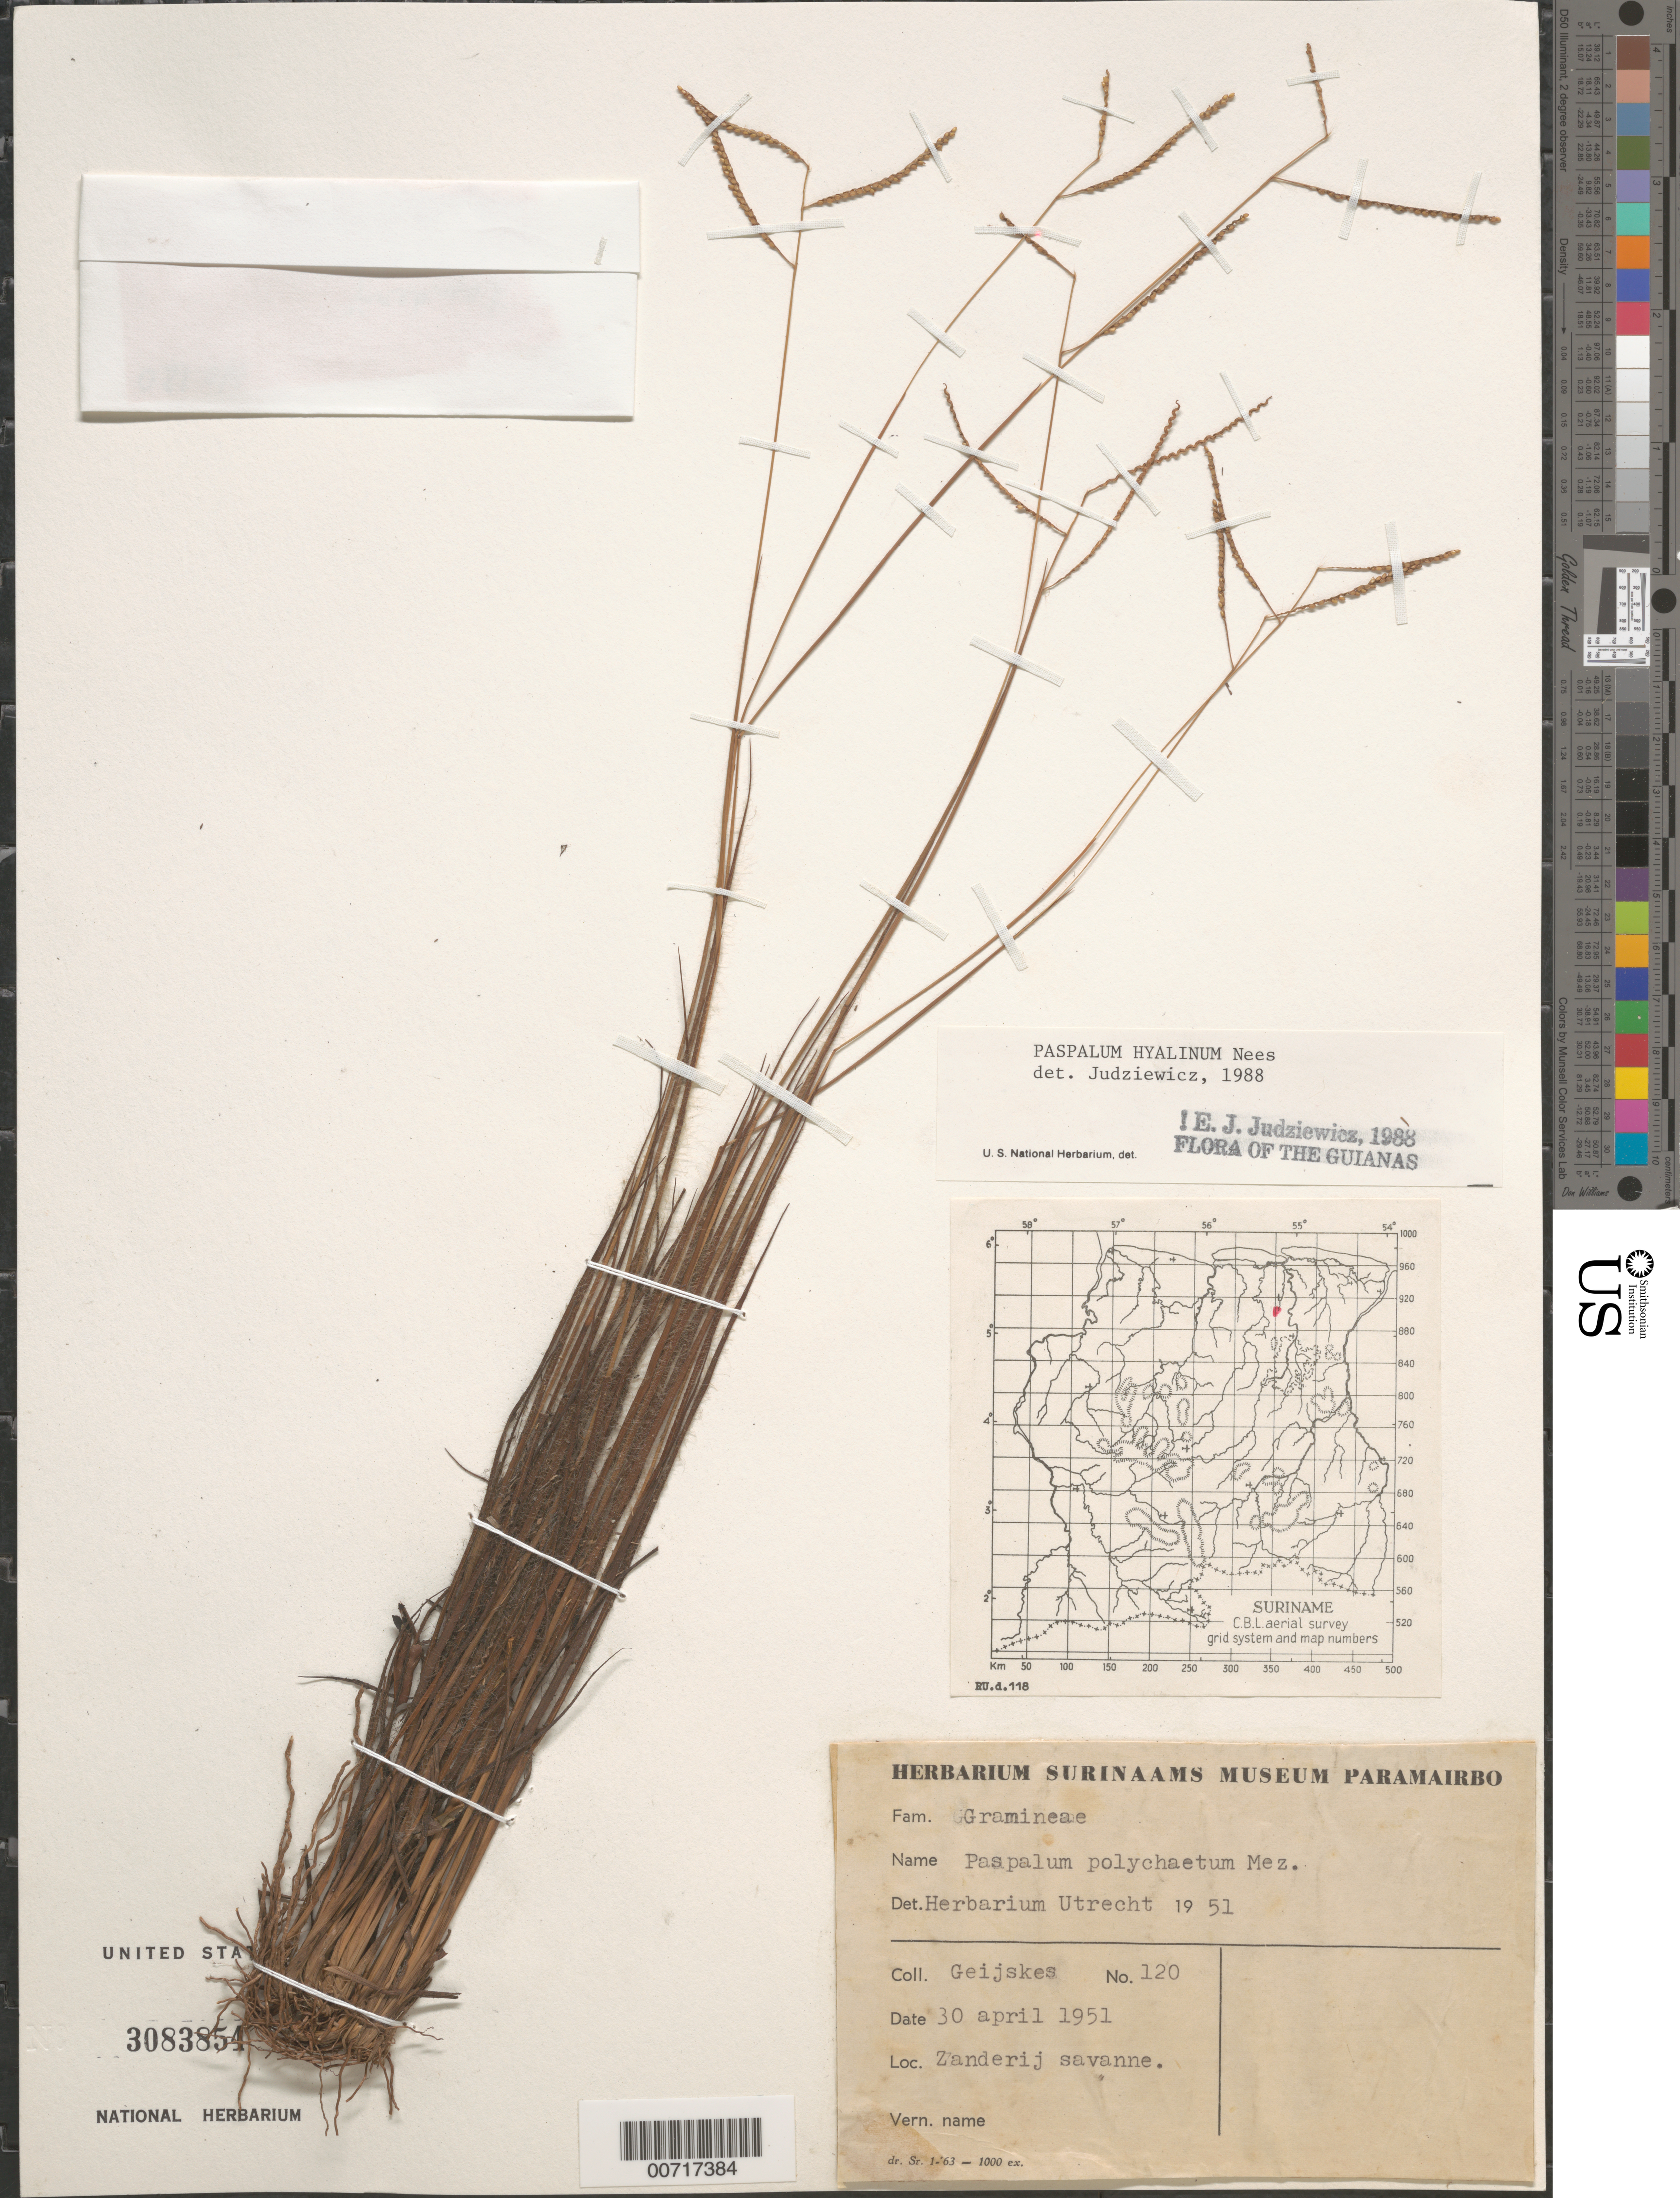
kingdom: Plantae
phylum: Tracheophyta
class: Liliopsida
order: Poales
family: Poaceae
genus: Paspalum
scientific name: Paspalum hyalinum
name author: Nees ex Trin.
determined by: Judziewicz, E. J.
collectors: D. Geijskes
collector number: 120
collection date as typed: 30-Apr-51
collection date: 1951-04-30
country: Suriname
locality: Zanderij Savanna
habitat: Savanna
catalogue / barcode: US 3083854